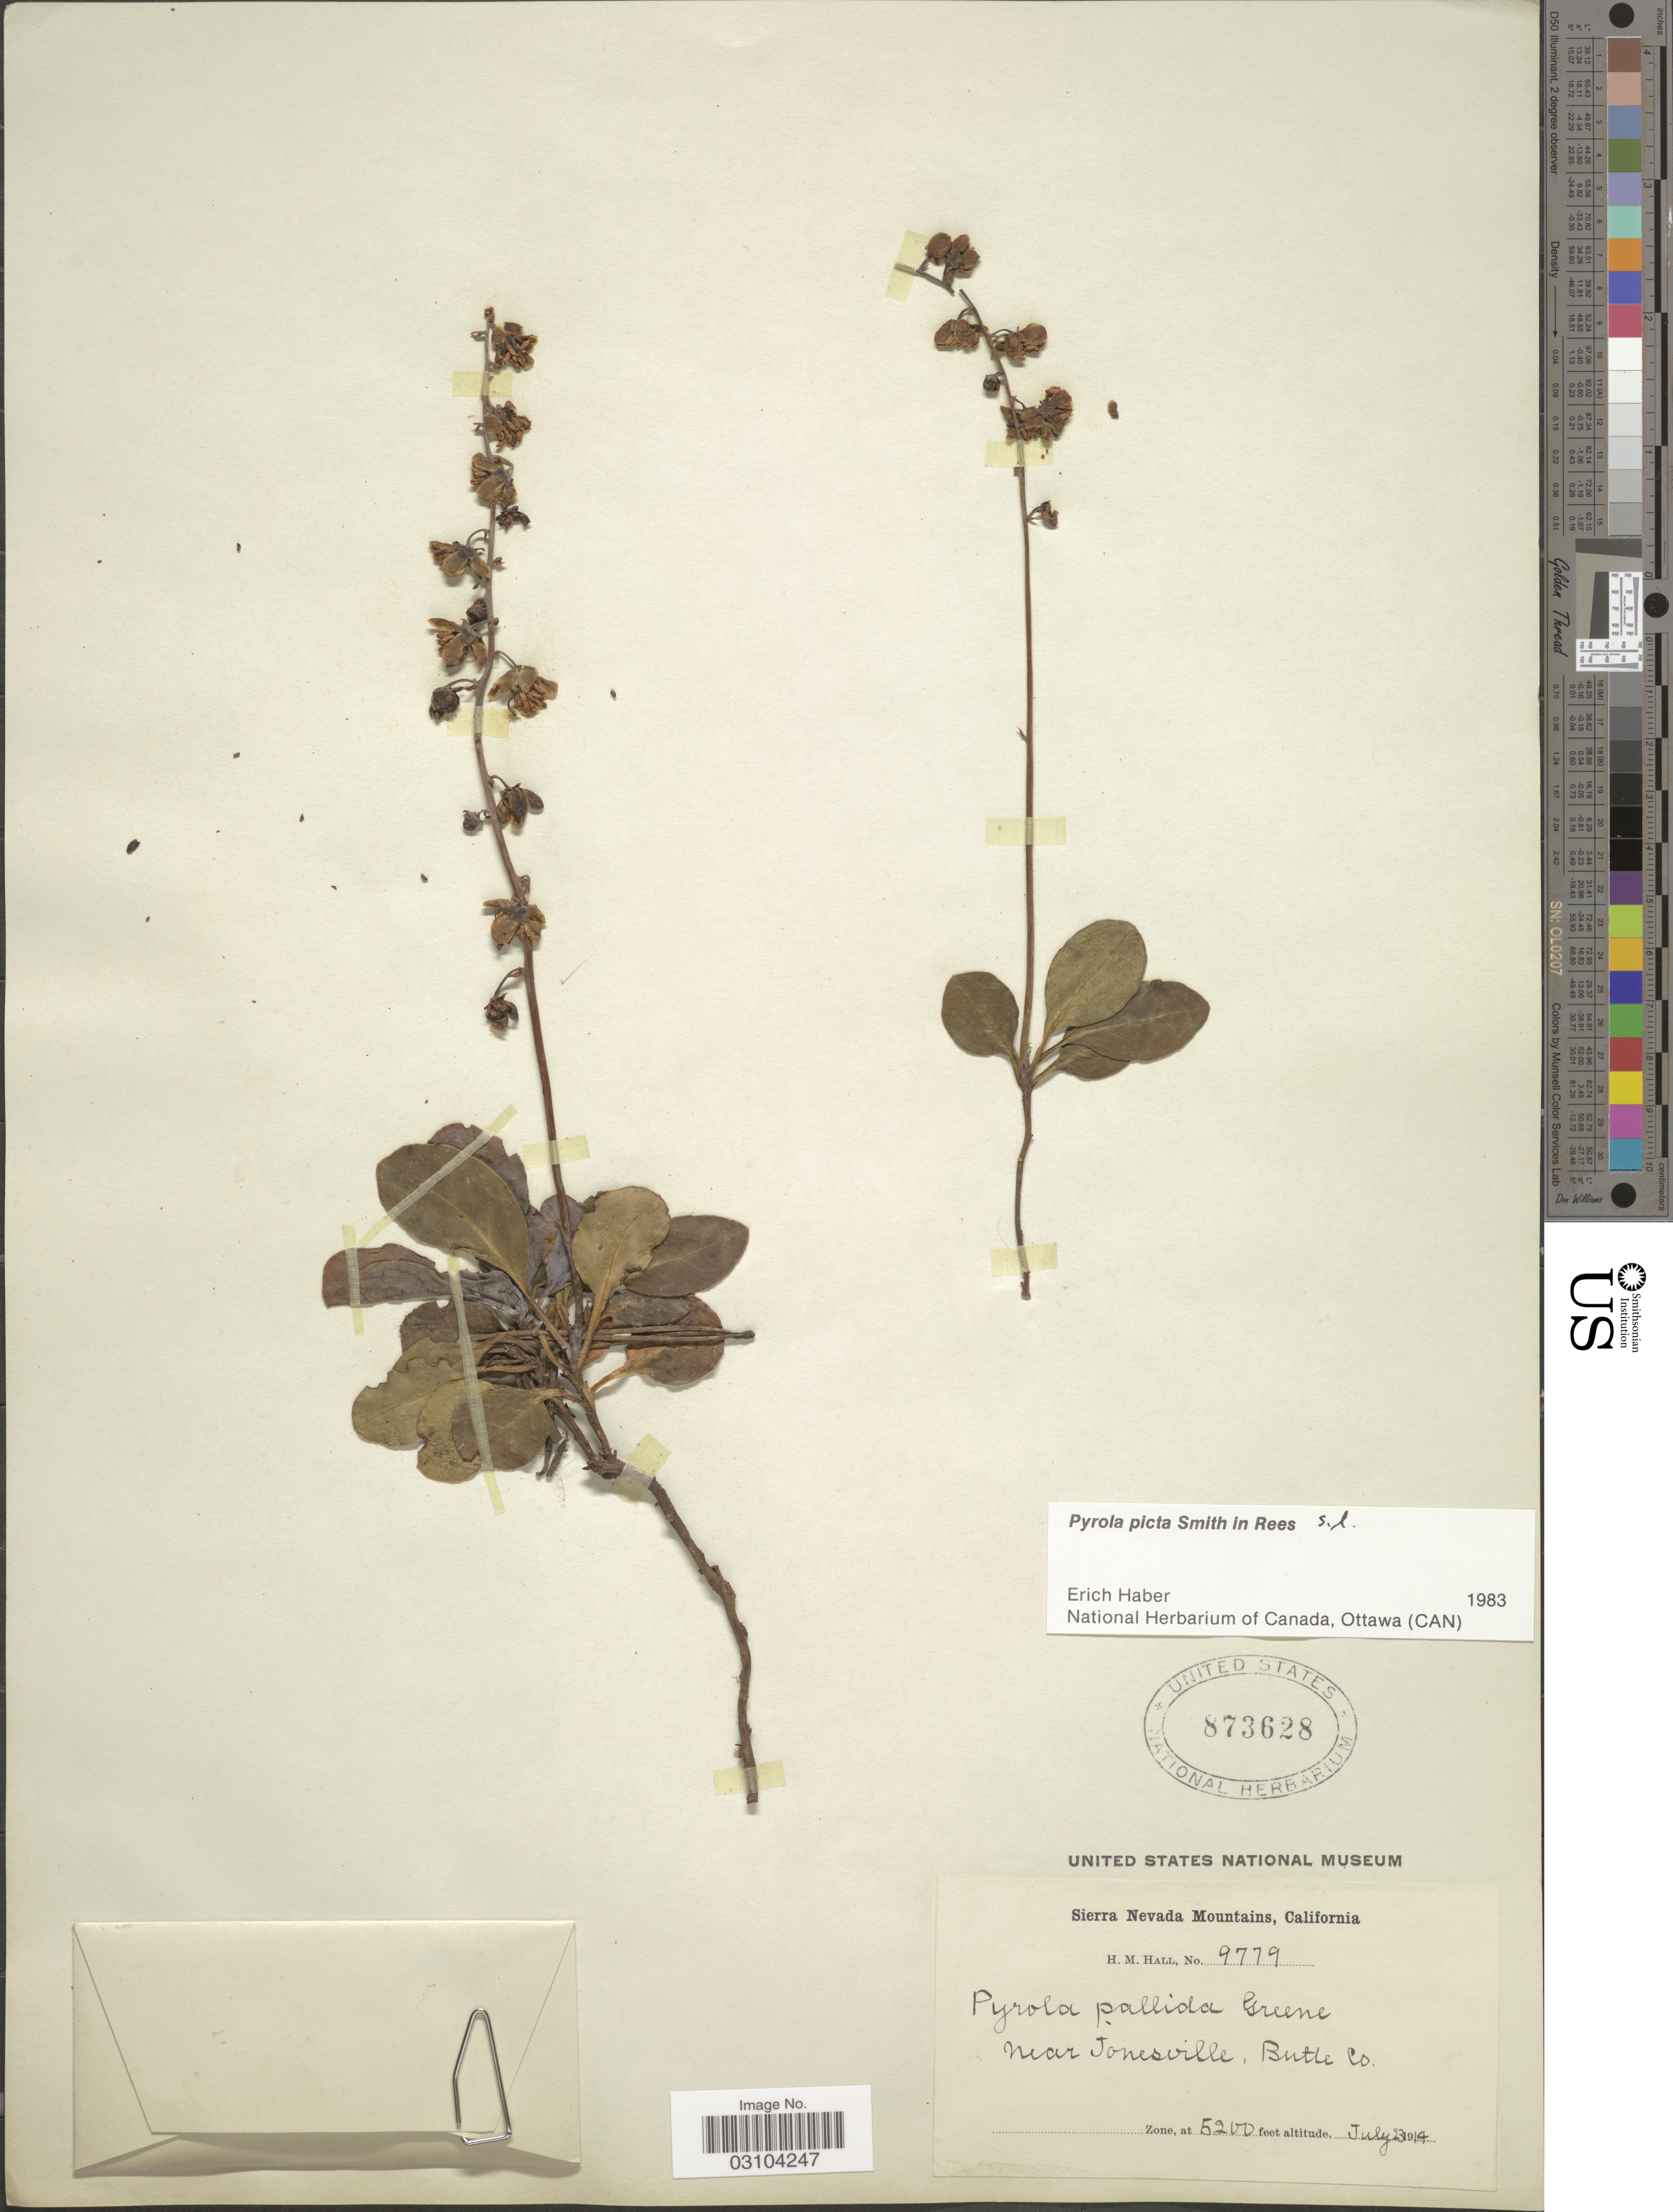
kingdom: Plantae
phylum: Tracheophyta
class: Magnoliopsida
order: Ericales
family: Ericaceae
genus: Pyrola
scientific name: Pyrola picta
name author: Sm. in Rees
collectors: H. M. Hall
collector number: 9779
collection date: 1914-07-23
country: United States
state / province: California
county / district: Butte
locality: Sierra Nevada Mountains. Near Jonesville, Butte Co.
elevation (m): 1585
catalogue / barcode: US 873628